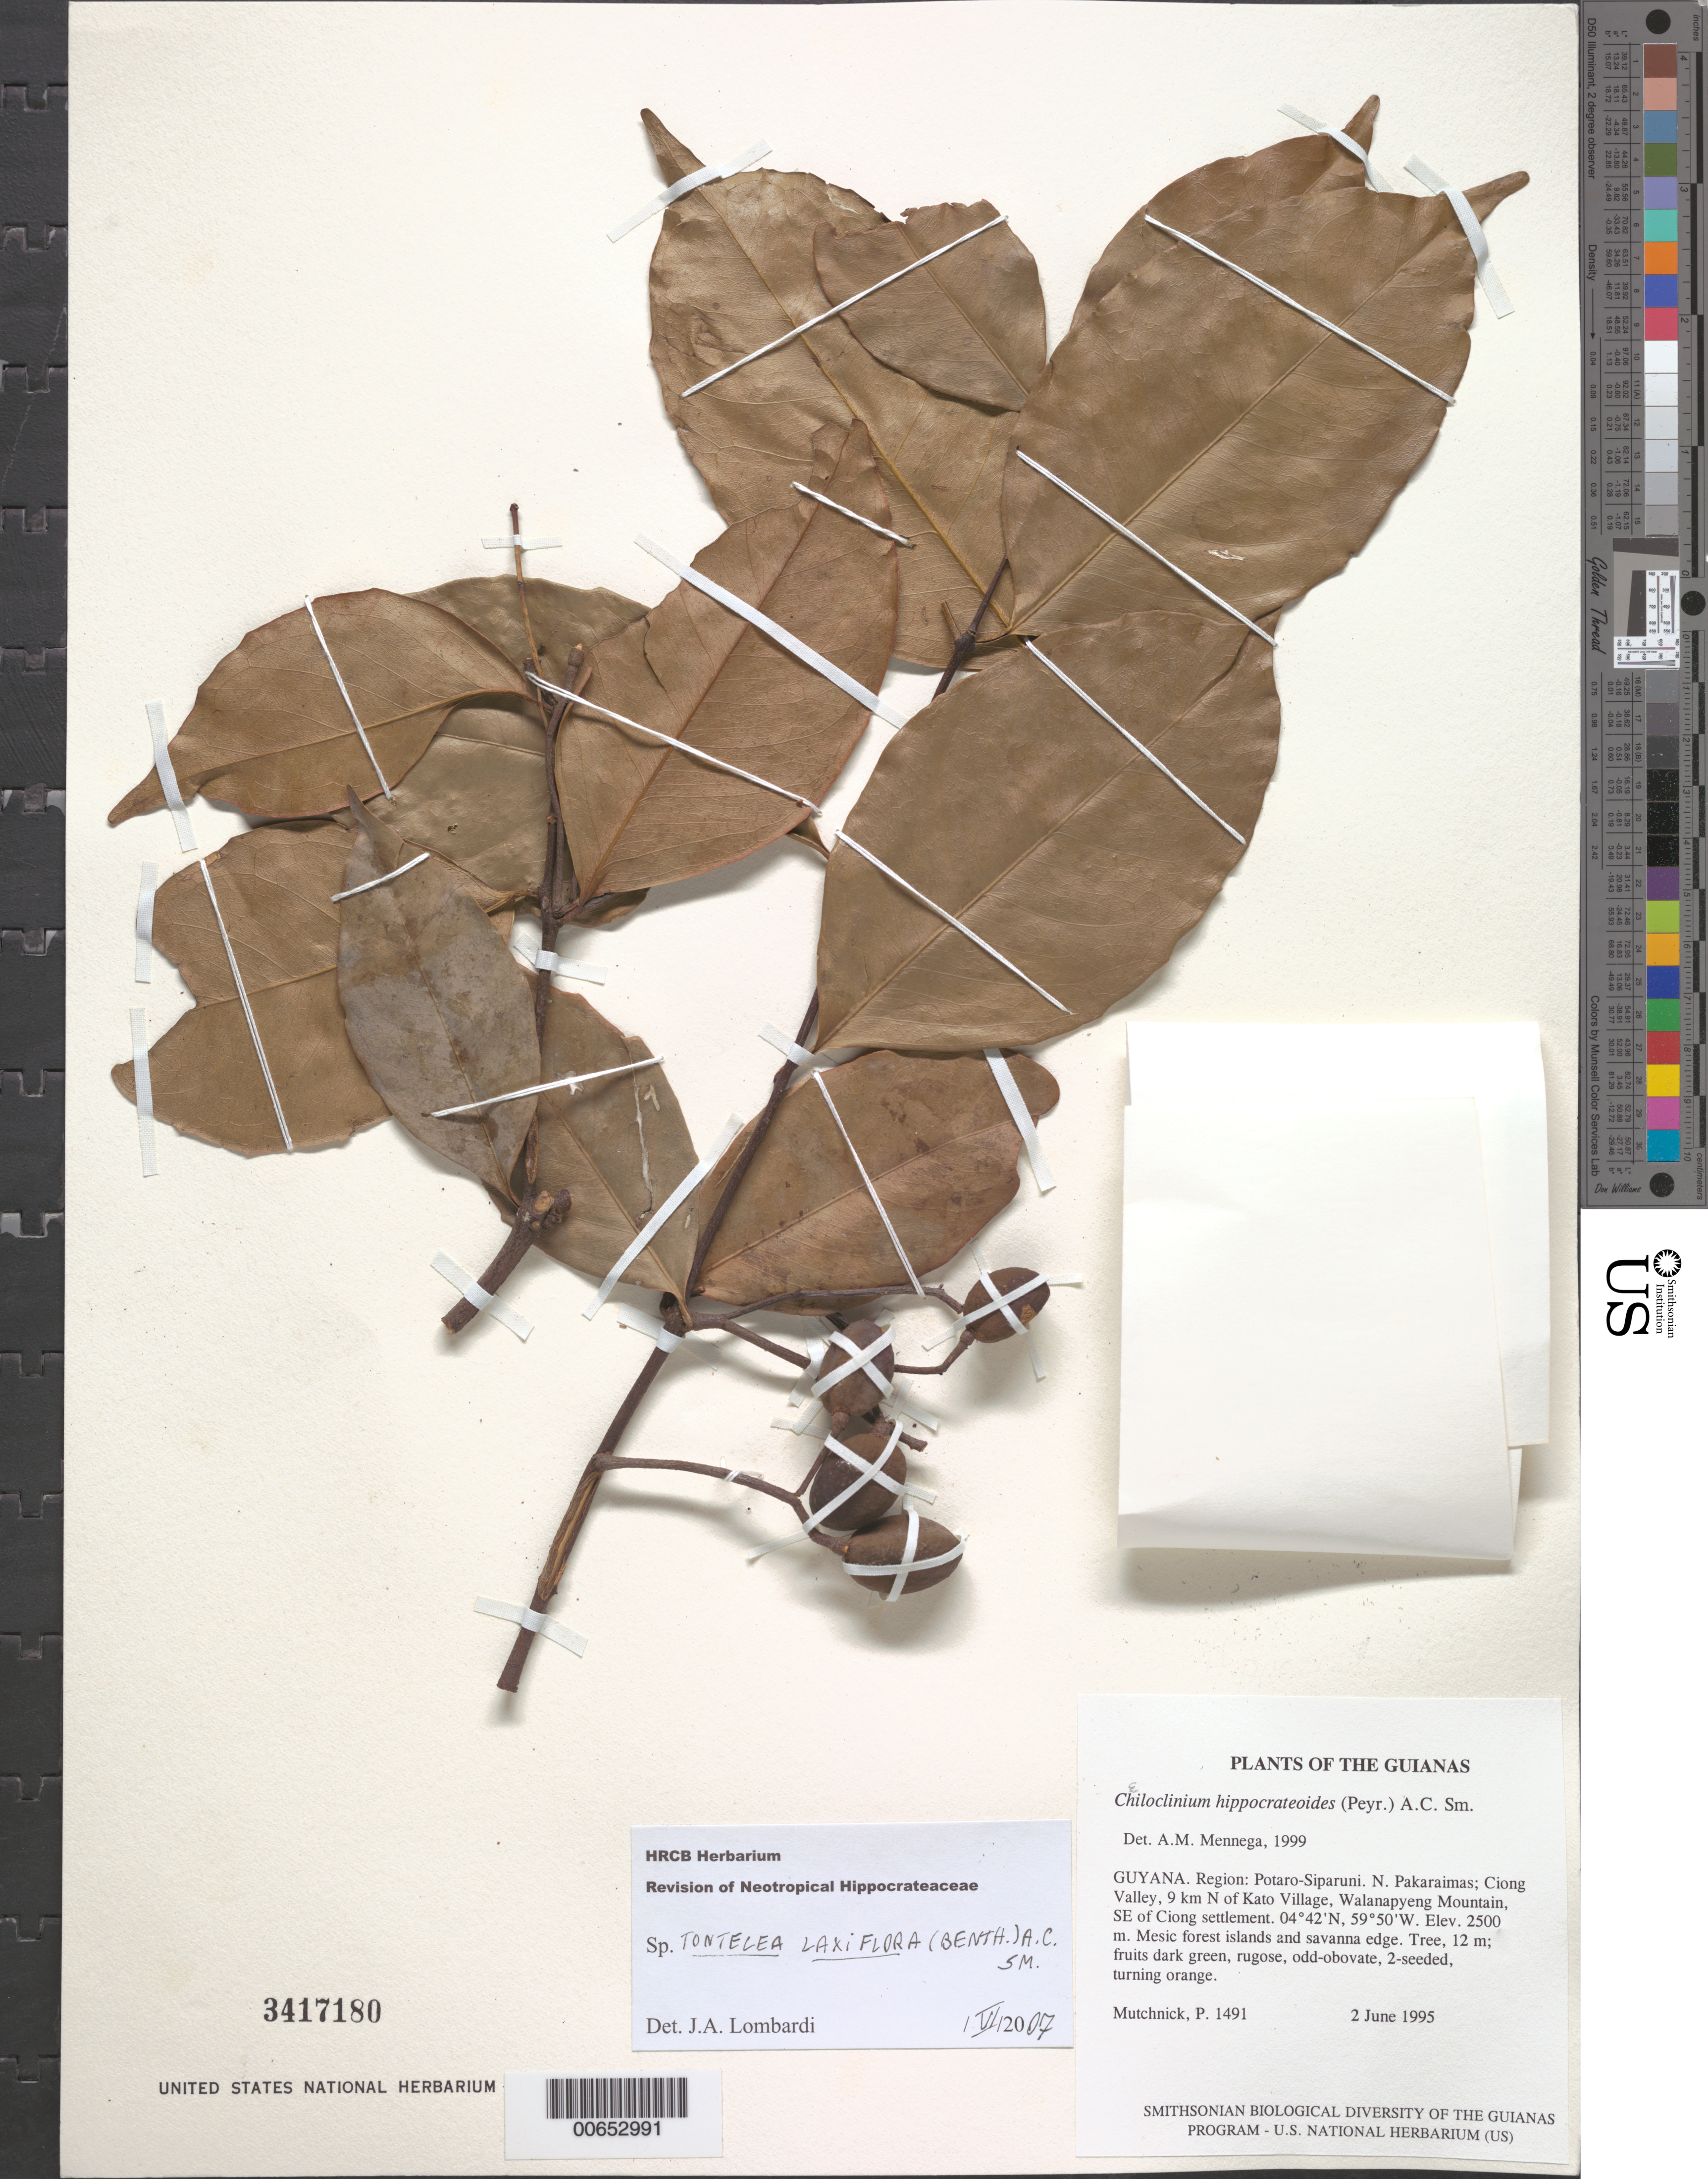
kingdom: Plantae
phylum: Tracheophyta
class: Magnoliopsida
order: Celastrales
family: Celastraceae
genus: Tontelea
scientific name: Tontelea laxiflora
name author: (Benth.) A.C. Sm.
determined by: Lombardi, Julio A.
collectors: P. Mutchnick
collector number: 1491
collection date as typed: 2 June 1995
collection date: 1995-06-02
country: Guyana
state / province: Potaro-Siparuni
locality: N. Pakaraimas; Ciong Valley, 9 km N of Kato Village, Walanapyeng Mountain, SE of Ciong settlement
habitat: Mesic forest islands and savanna edge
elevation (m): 2500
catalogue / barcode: US 3417180